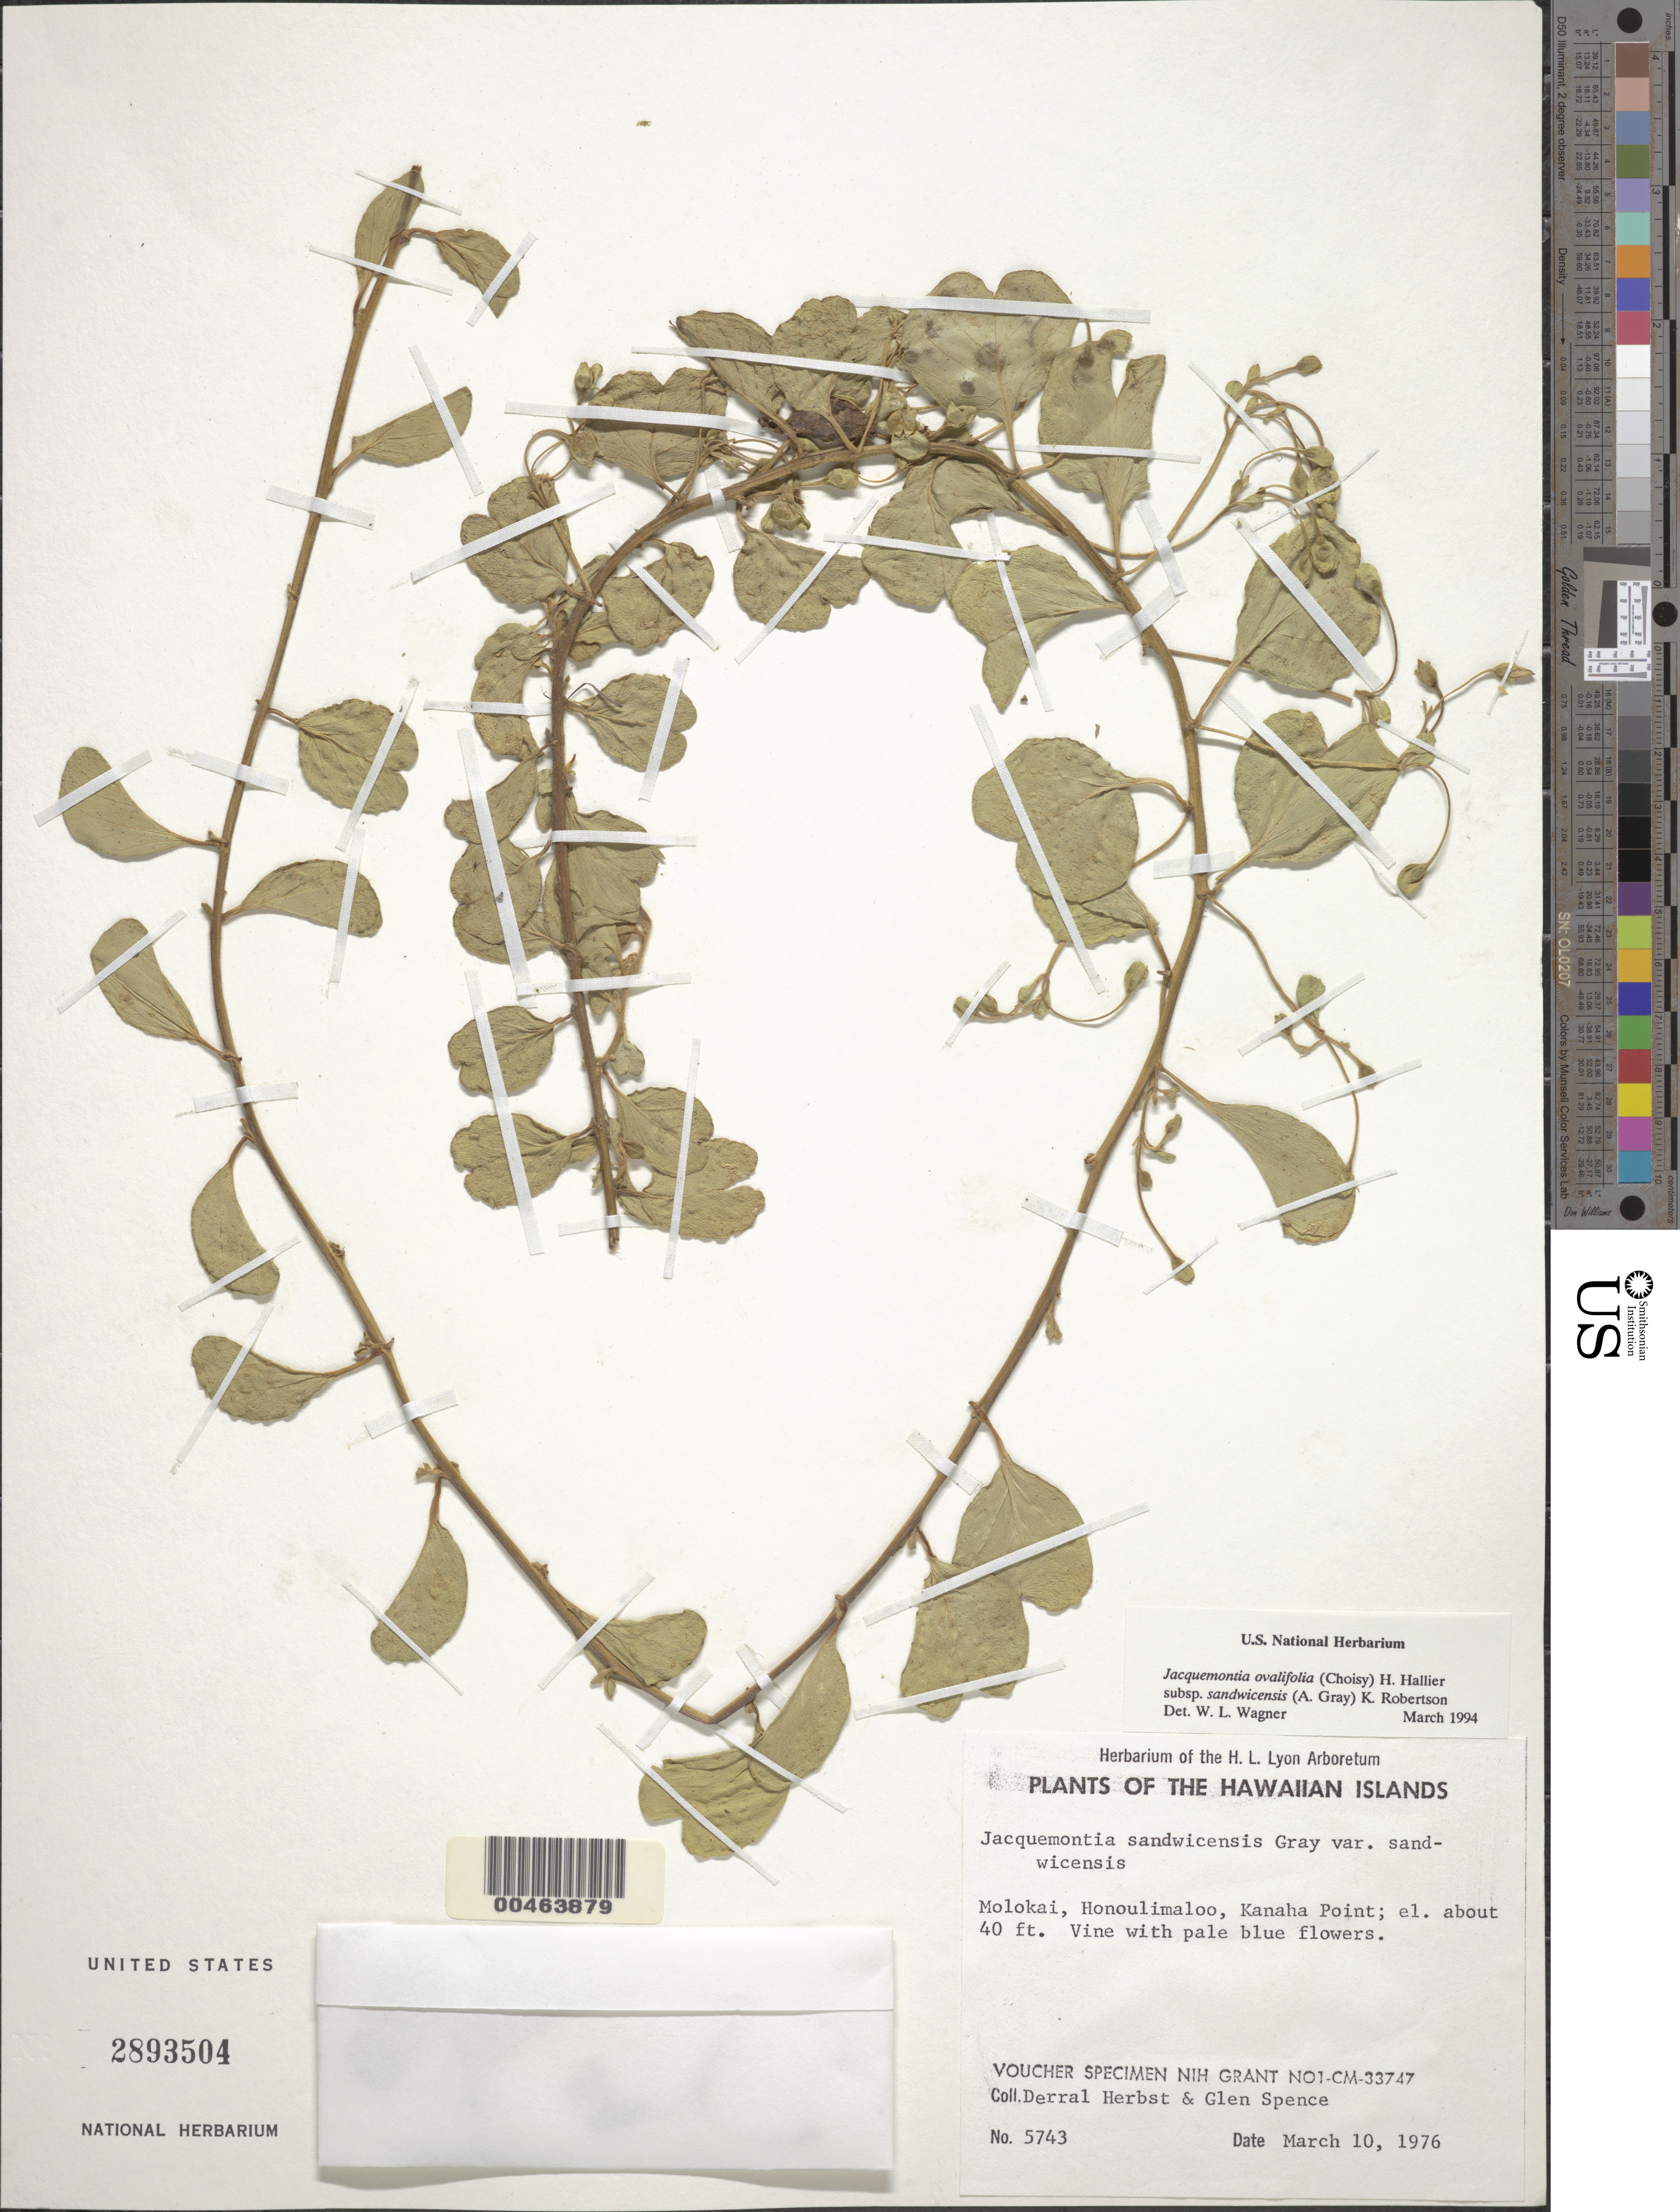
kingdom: Plantae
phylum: Tracheophyta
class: Magnoliopsida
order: Solanales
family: Convolvulaceae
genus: Jacquemontia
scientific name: Jacquemontia sandwicensis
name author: A. Gray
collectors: D. R. Herbst & G. Spence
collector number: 5743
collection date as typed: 10 Mar 1976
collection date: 1976-03-10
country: United States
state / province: Hawaii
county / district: Maui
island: Moloka'i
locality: Honoulimaloo, Kanaha Point.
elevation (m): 12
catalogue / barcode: US 2893504